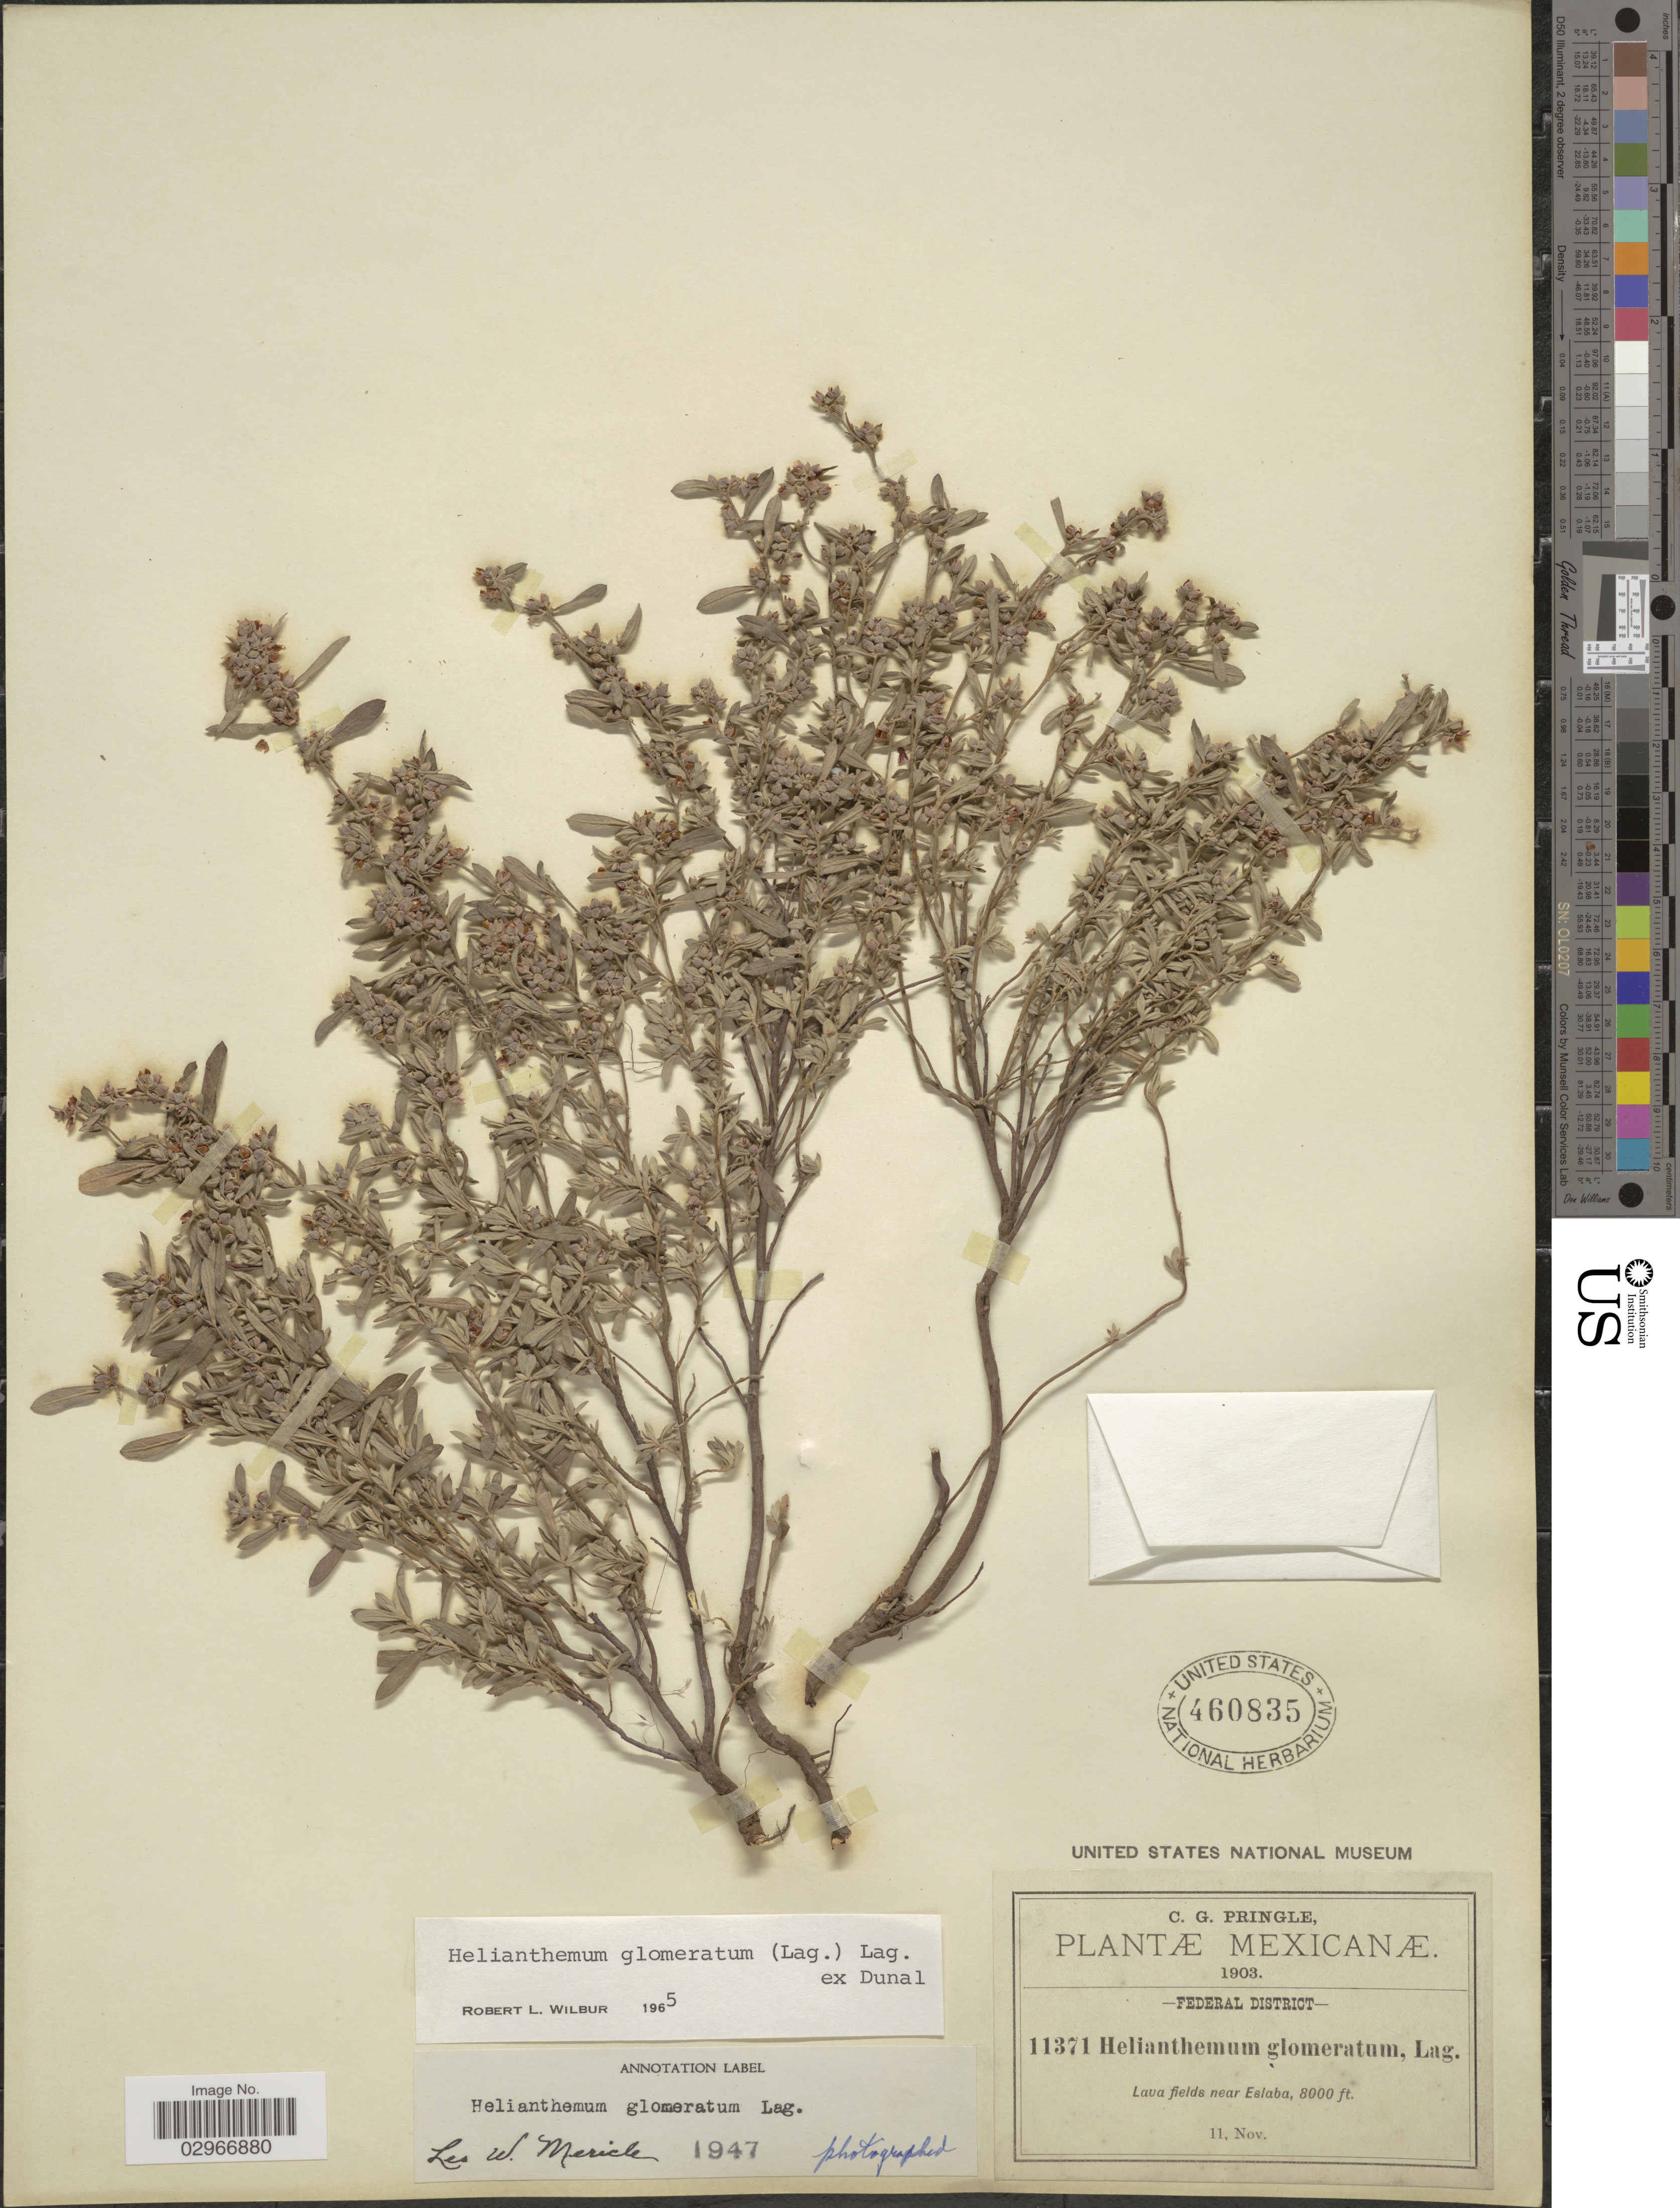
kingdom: Plantae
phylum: Tracheophyta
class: Magnoliopsida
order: Malvales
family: Cistaceae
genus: Helianthemum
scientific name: Helianthemum glomeratum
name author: (Lag.) Lag. ex Dunal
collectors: C. G. Pringle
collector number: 11371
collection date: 1903-11-11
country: Mexico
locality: Federal District, Lava fields near Eslaba.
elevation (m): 2438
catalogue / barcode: US 460835